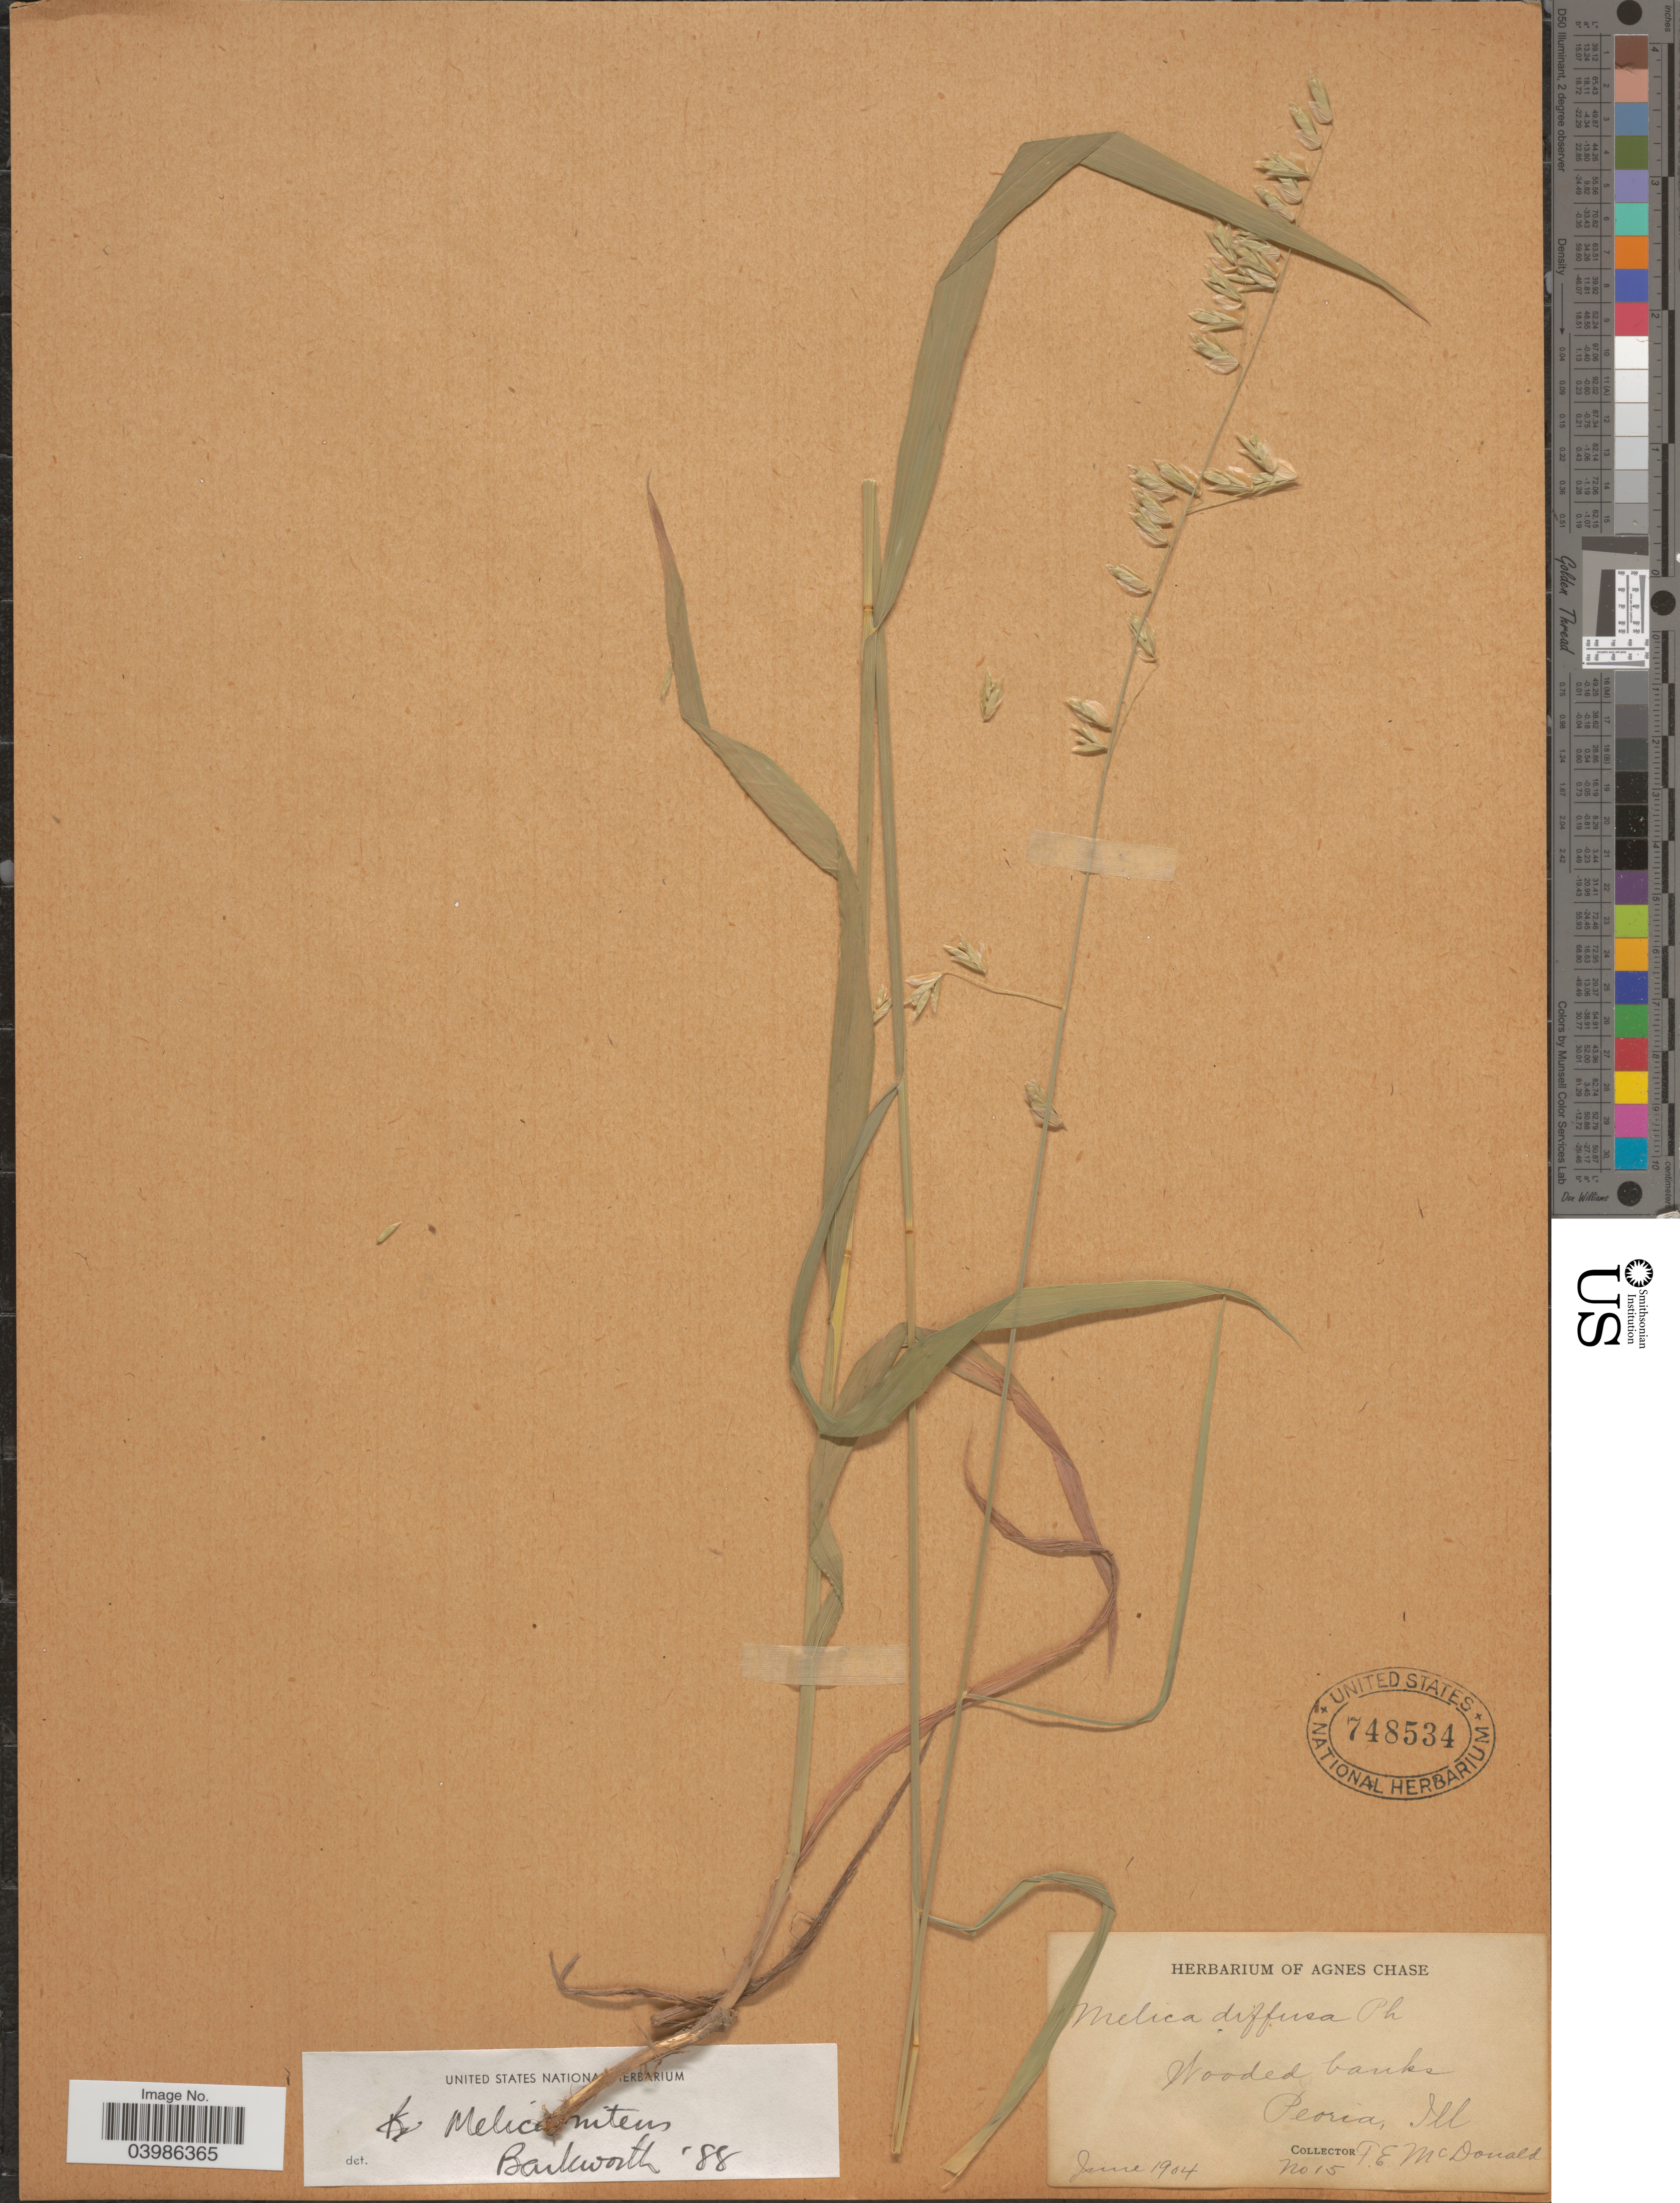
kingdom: Plantae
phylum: Tracheophyta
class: Liliopsida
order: Poales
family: Poaceae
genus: Melica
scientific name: Melica nitens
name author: (Scribn.) Nutt. ex Piper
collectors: F. E. McDonald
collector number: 15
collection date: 1904-06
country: United States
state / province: Illinois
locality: Wooded banks. Peoria.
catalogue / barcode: US 748534